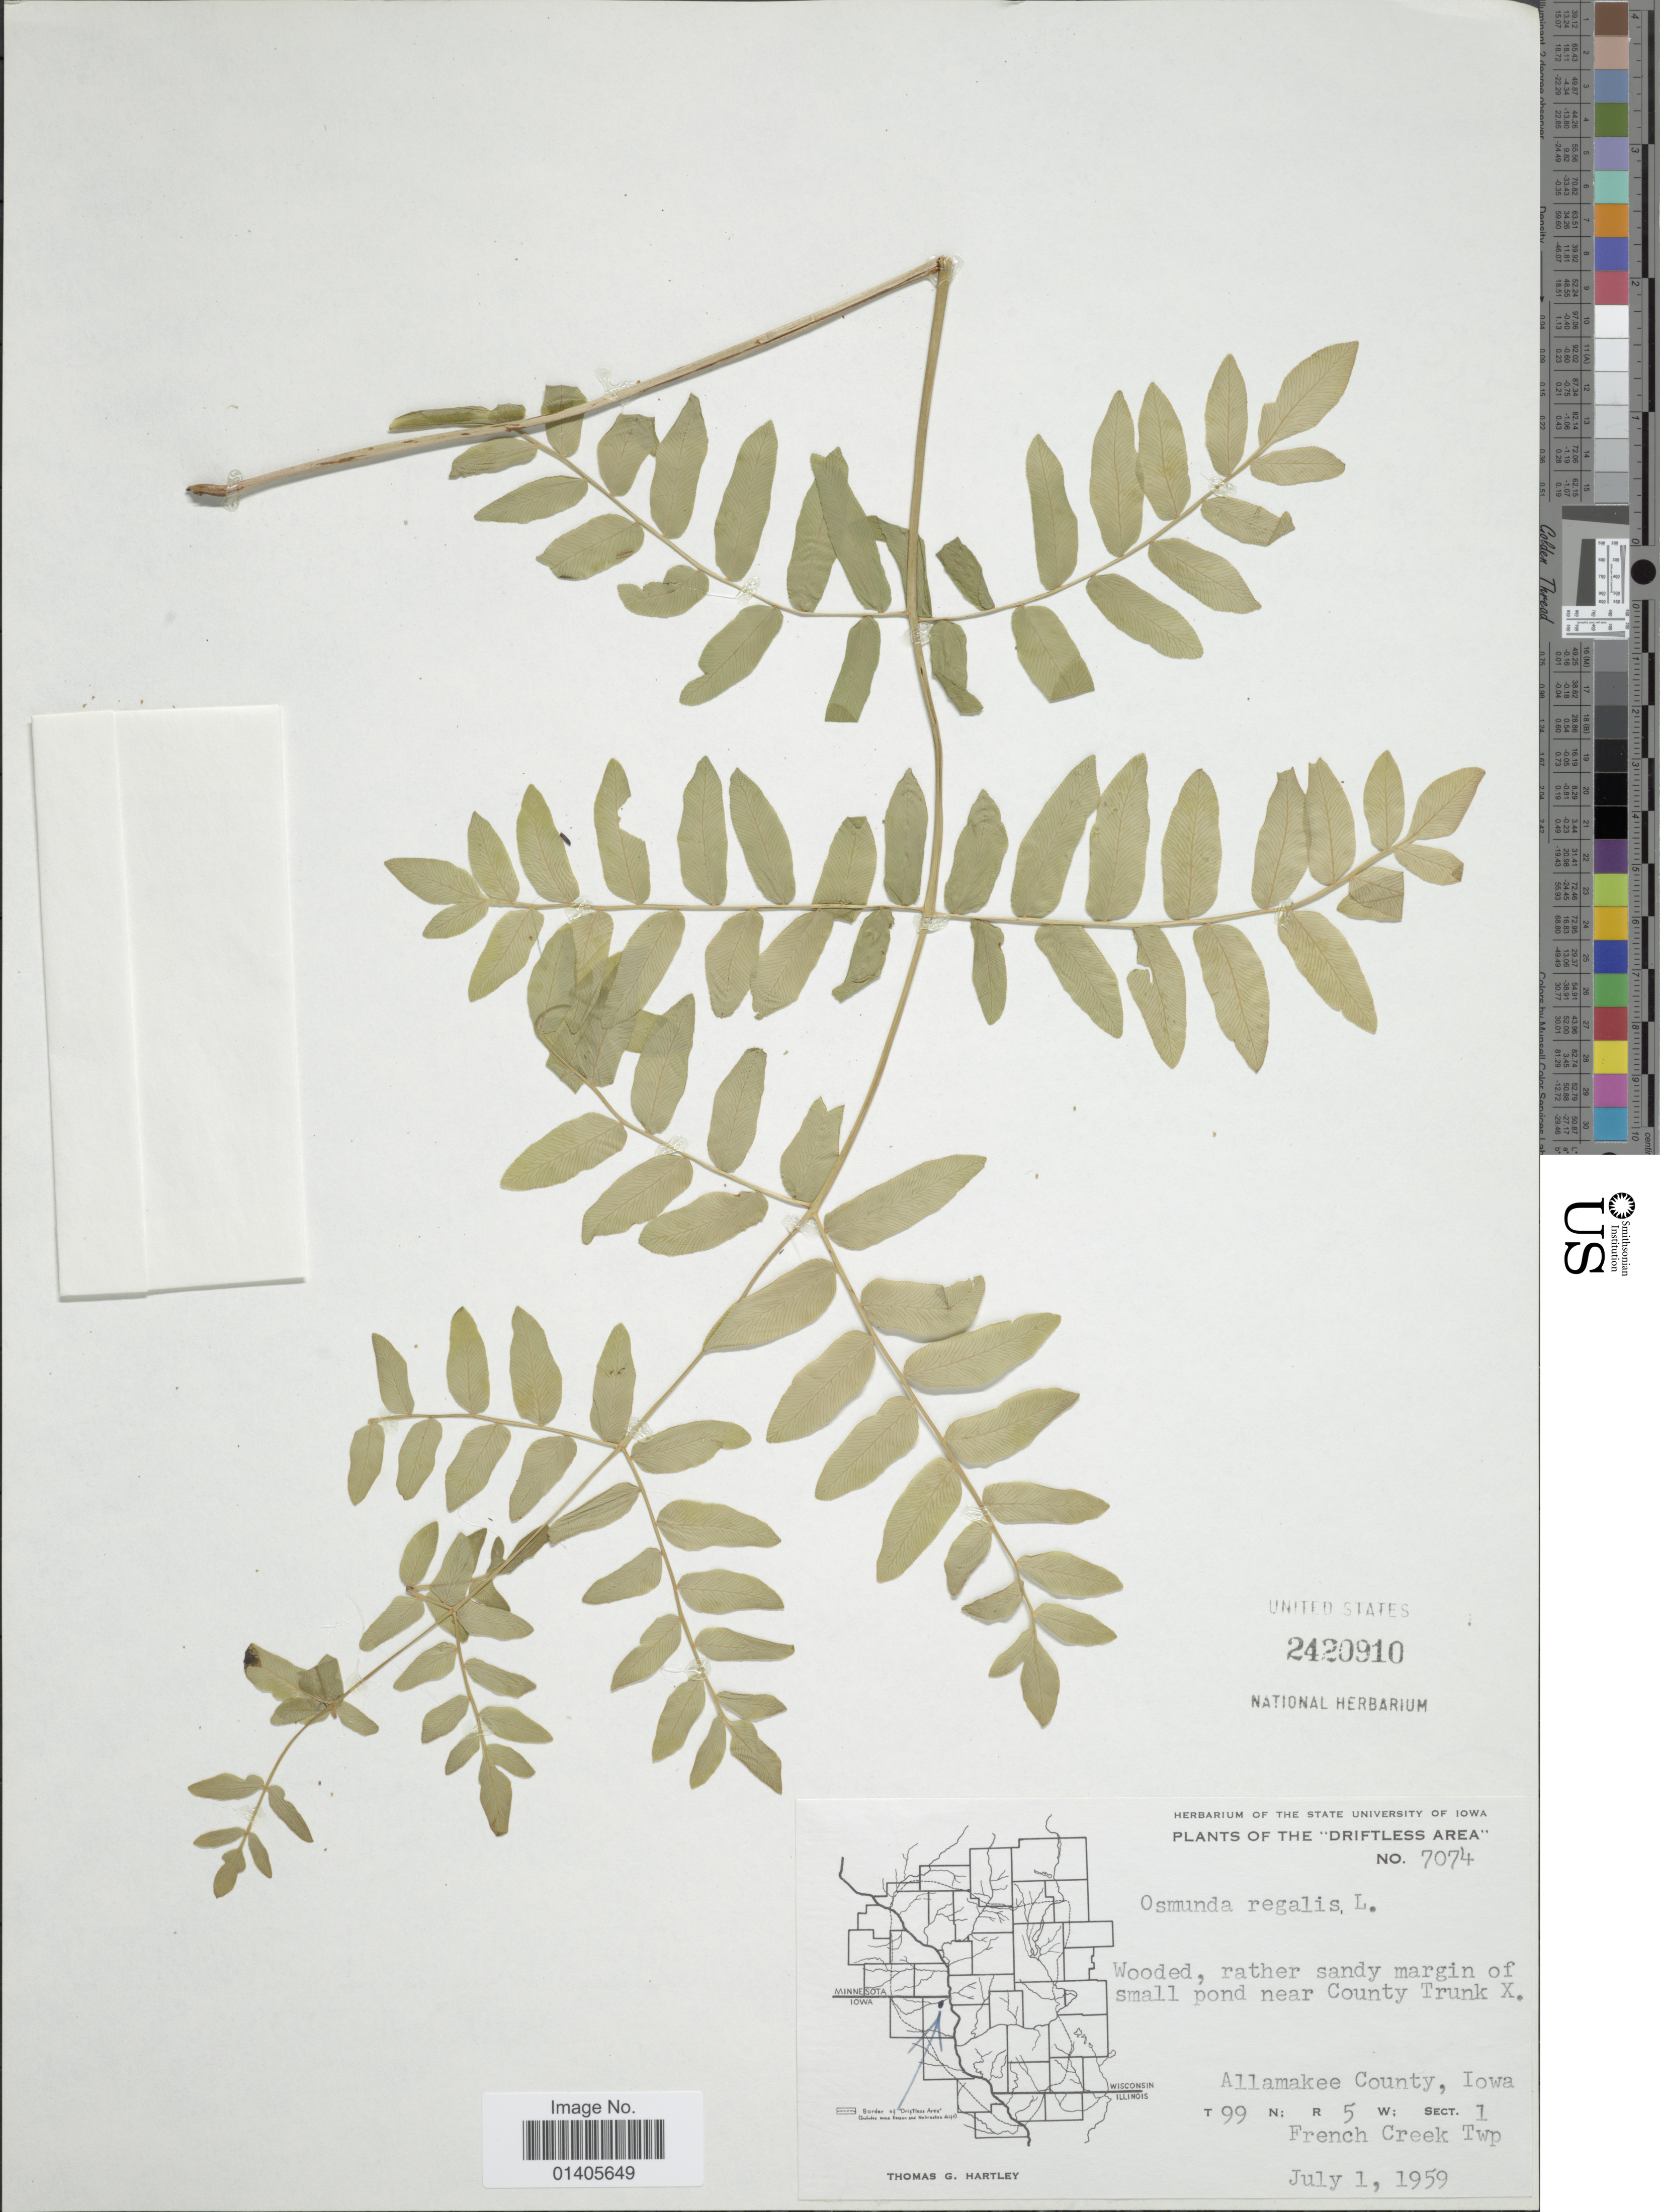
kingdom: Plantae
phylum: Tracheophyta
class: Polypodiopsida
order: Osmundales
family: Osmundaceae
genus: Osmunda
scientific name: Osmunda regalis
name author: L.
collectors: T. G. Hartley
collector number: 7074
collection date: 1959-07-01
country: United States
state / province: Iowa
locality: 'Driftless Area', Wooded, rather sandy margin of small pond near County Trunk X, Allamakee County, T 99 N; R 5 W; Sect 1, French Creek Twp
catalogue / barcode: US 2420910